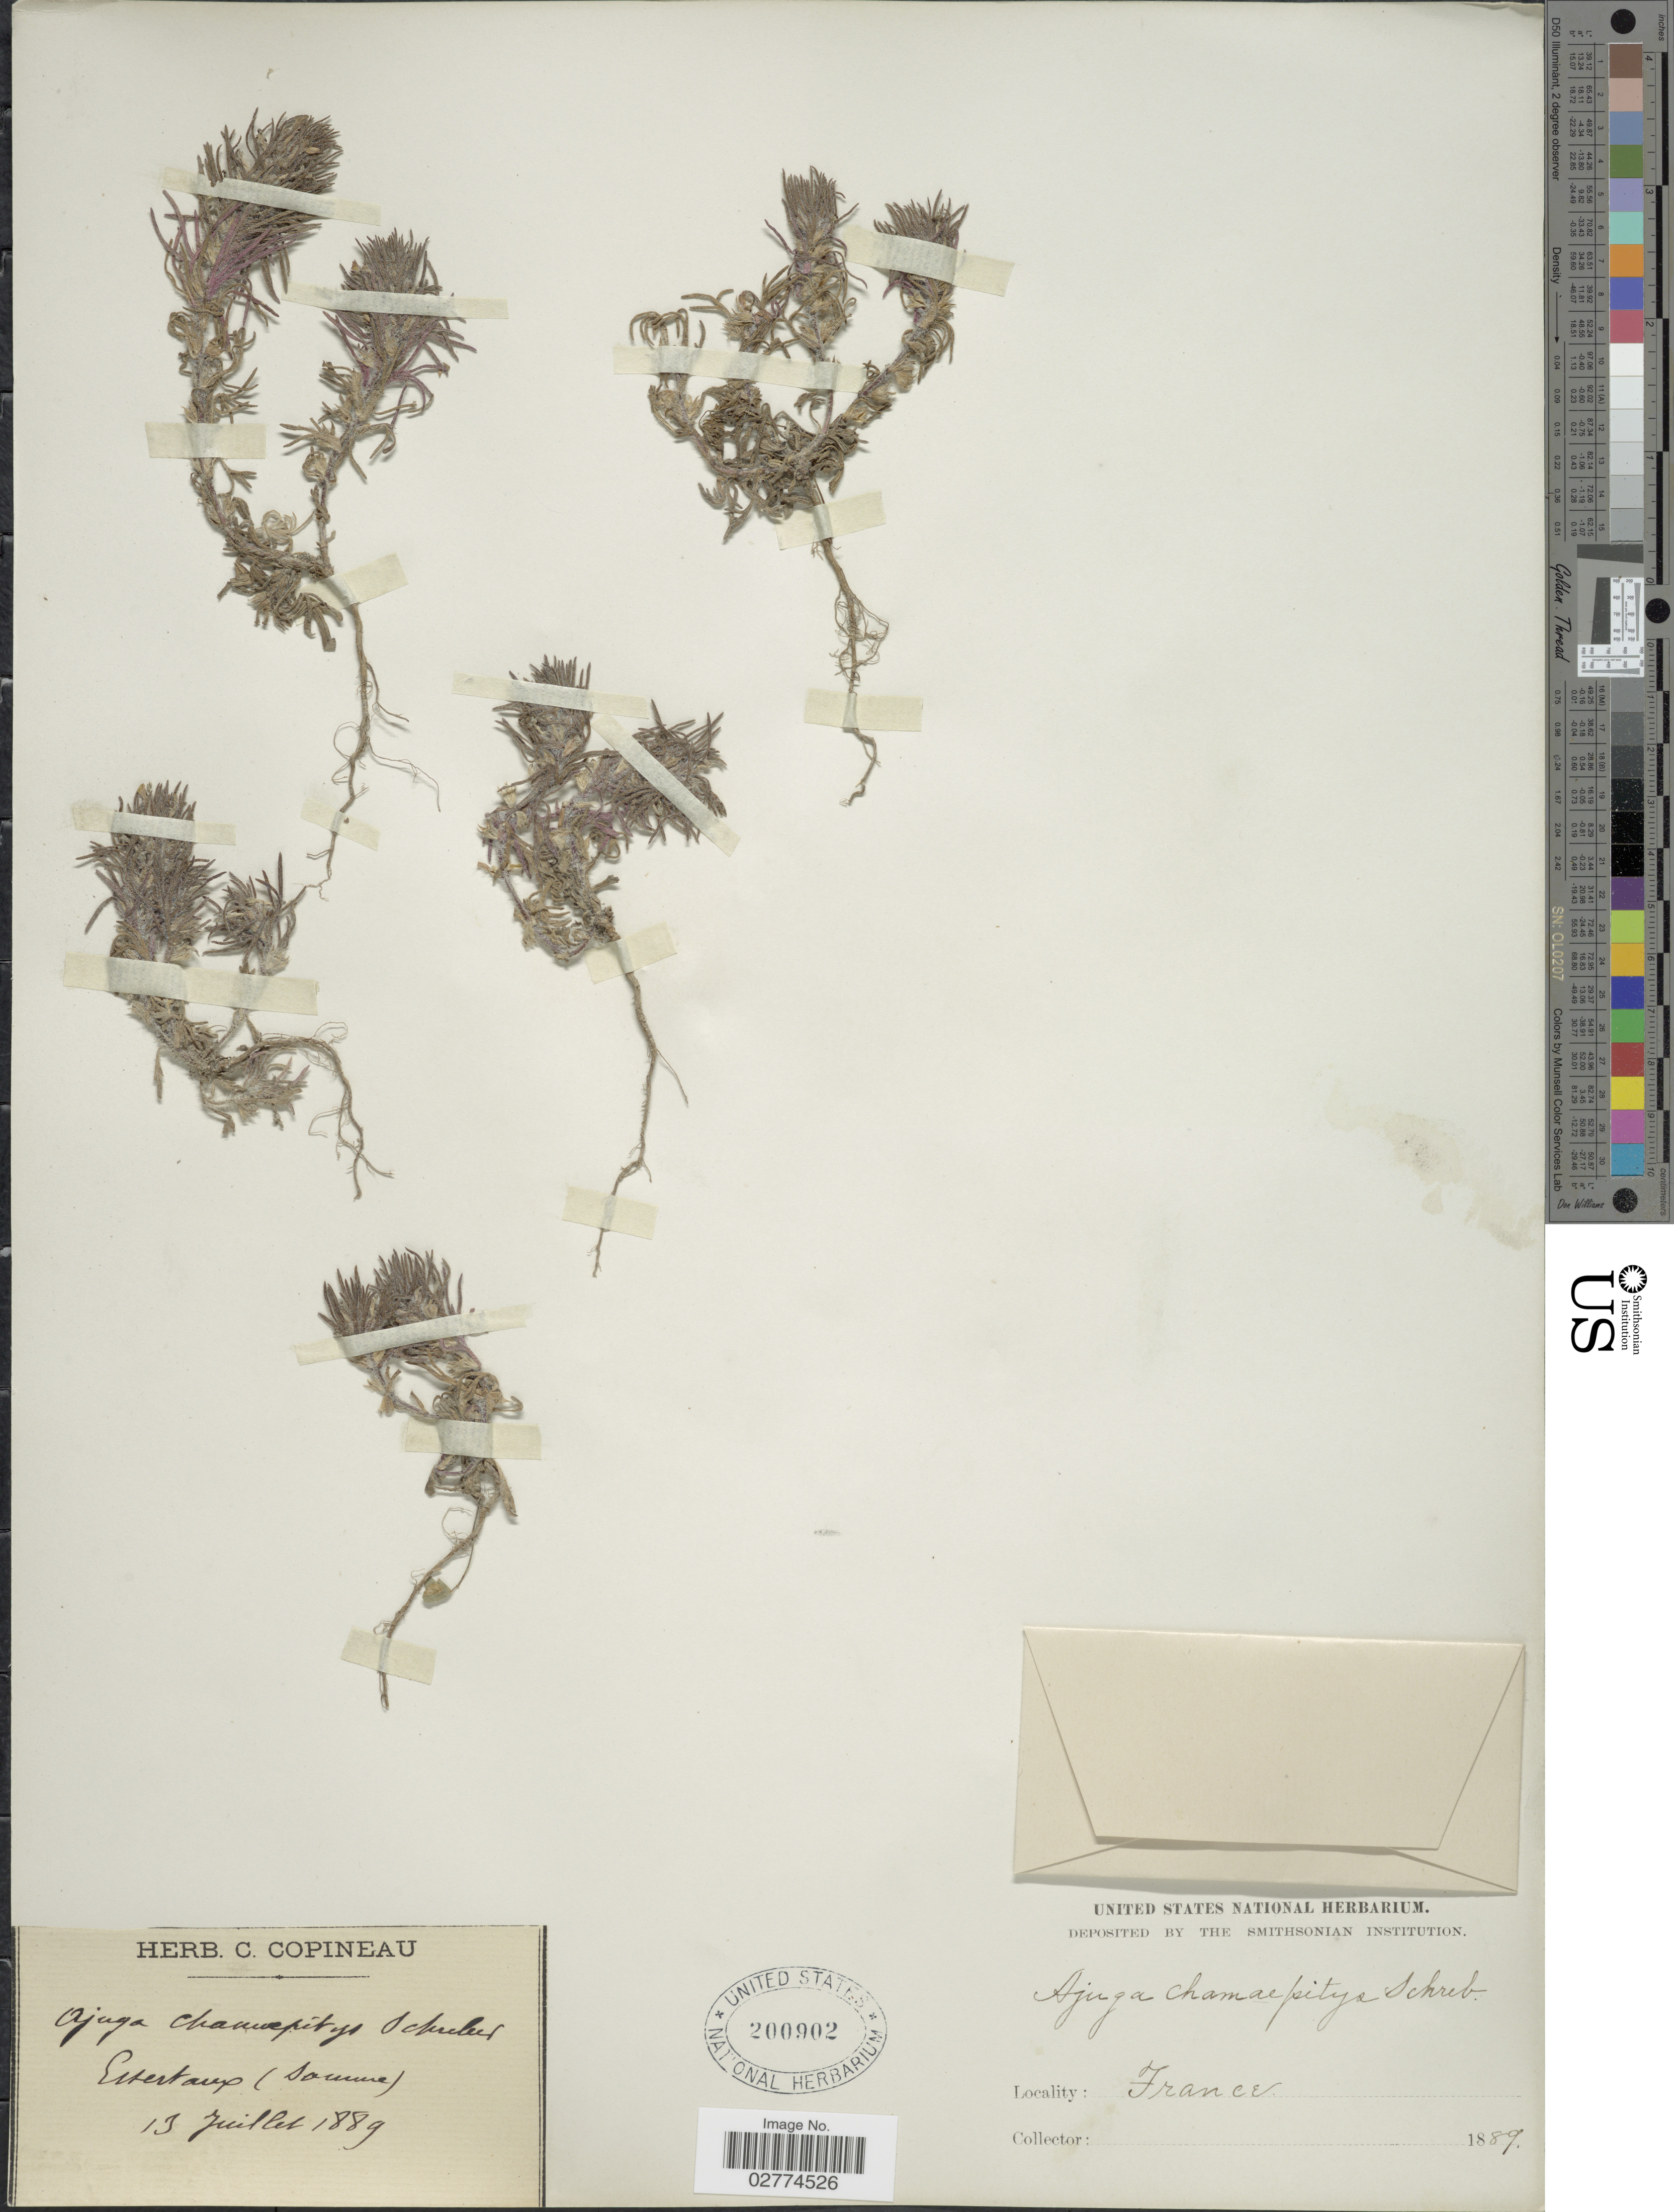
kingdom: Plantae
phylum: Tracheophyta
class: Magnoliopsida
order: Lamiales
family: Lamiaceae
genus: Ajuga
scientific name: Ajuga chamaepitys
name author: (L.) Schreb.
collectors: ex herb. C. Copineau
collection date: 1889-07-13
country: France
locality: Eisertaup (Somme).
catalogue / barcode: US 200902